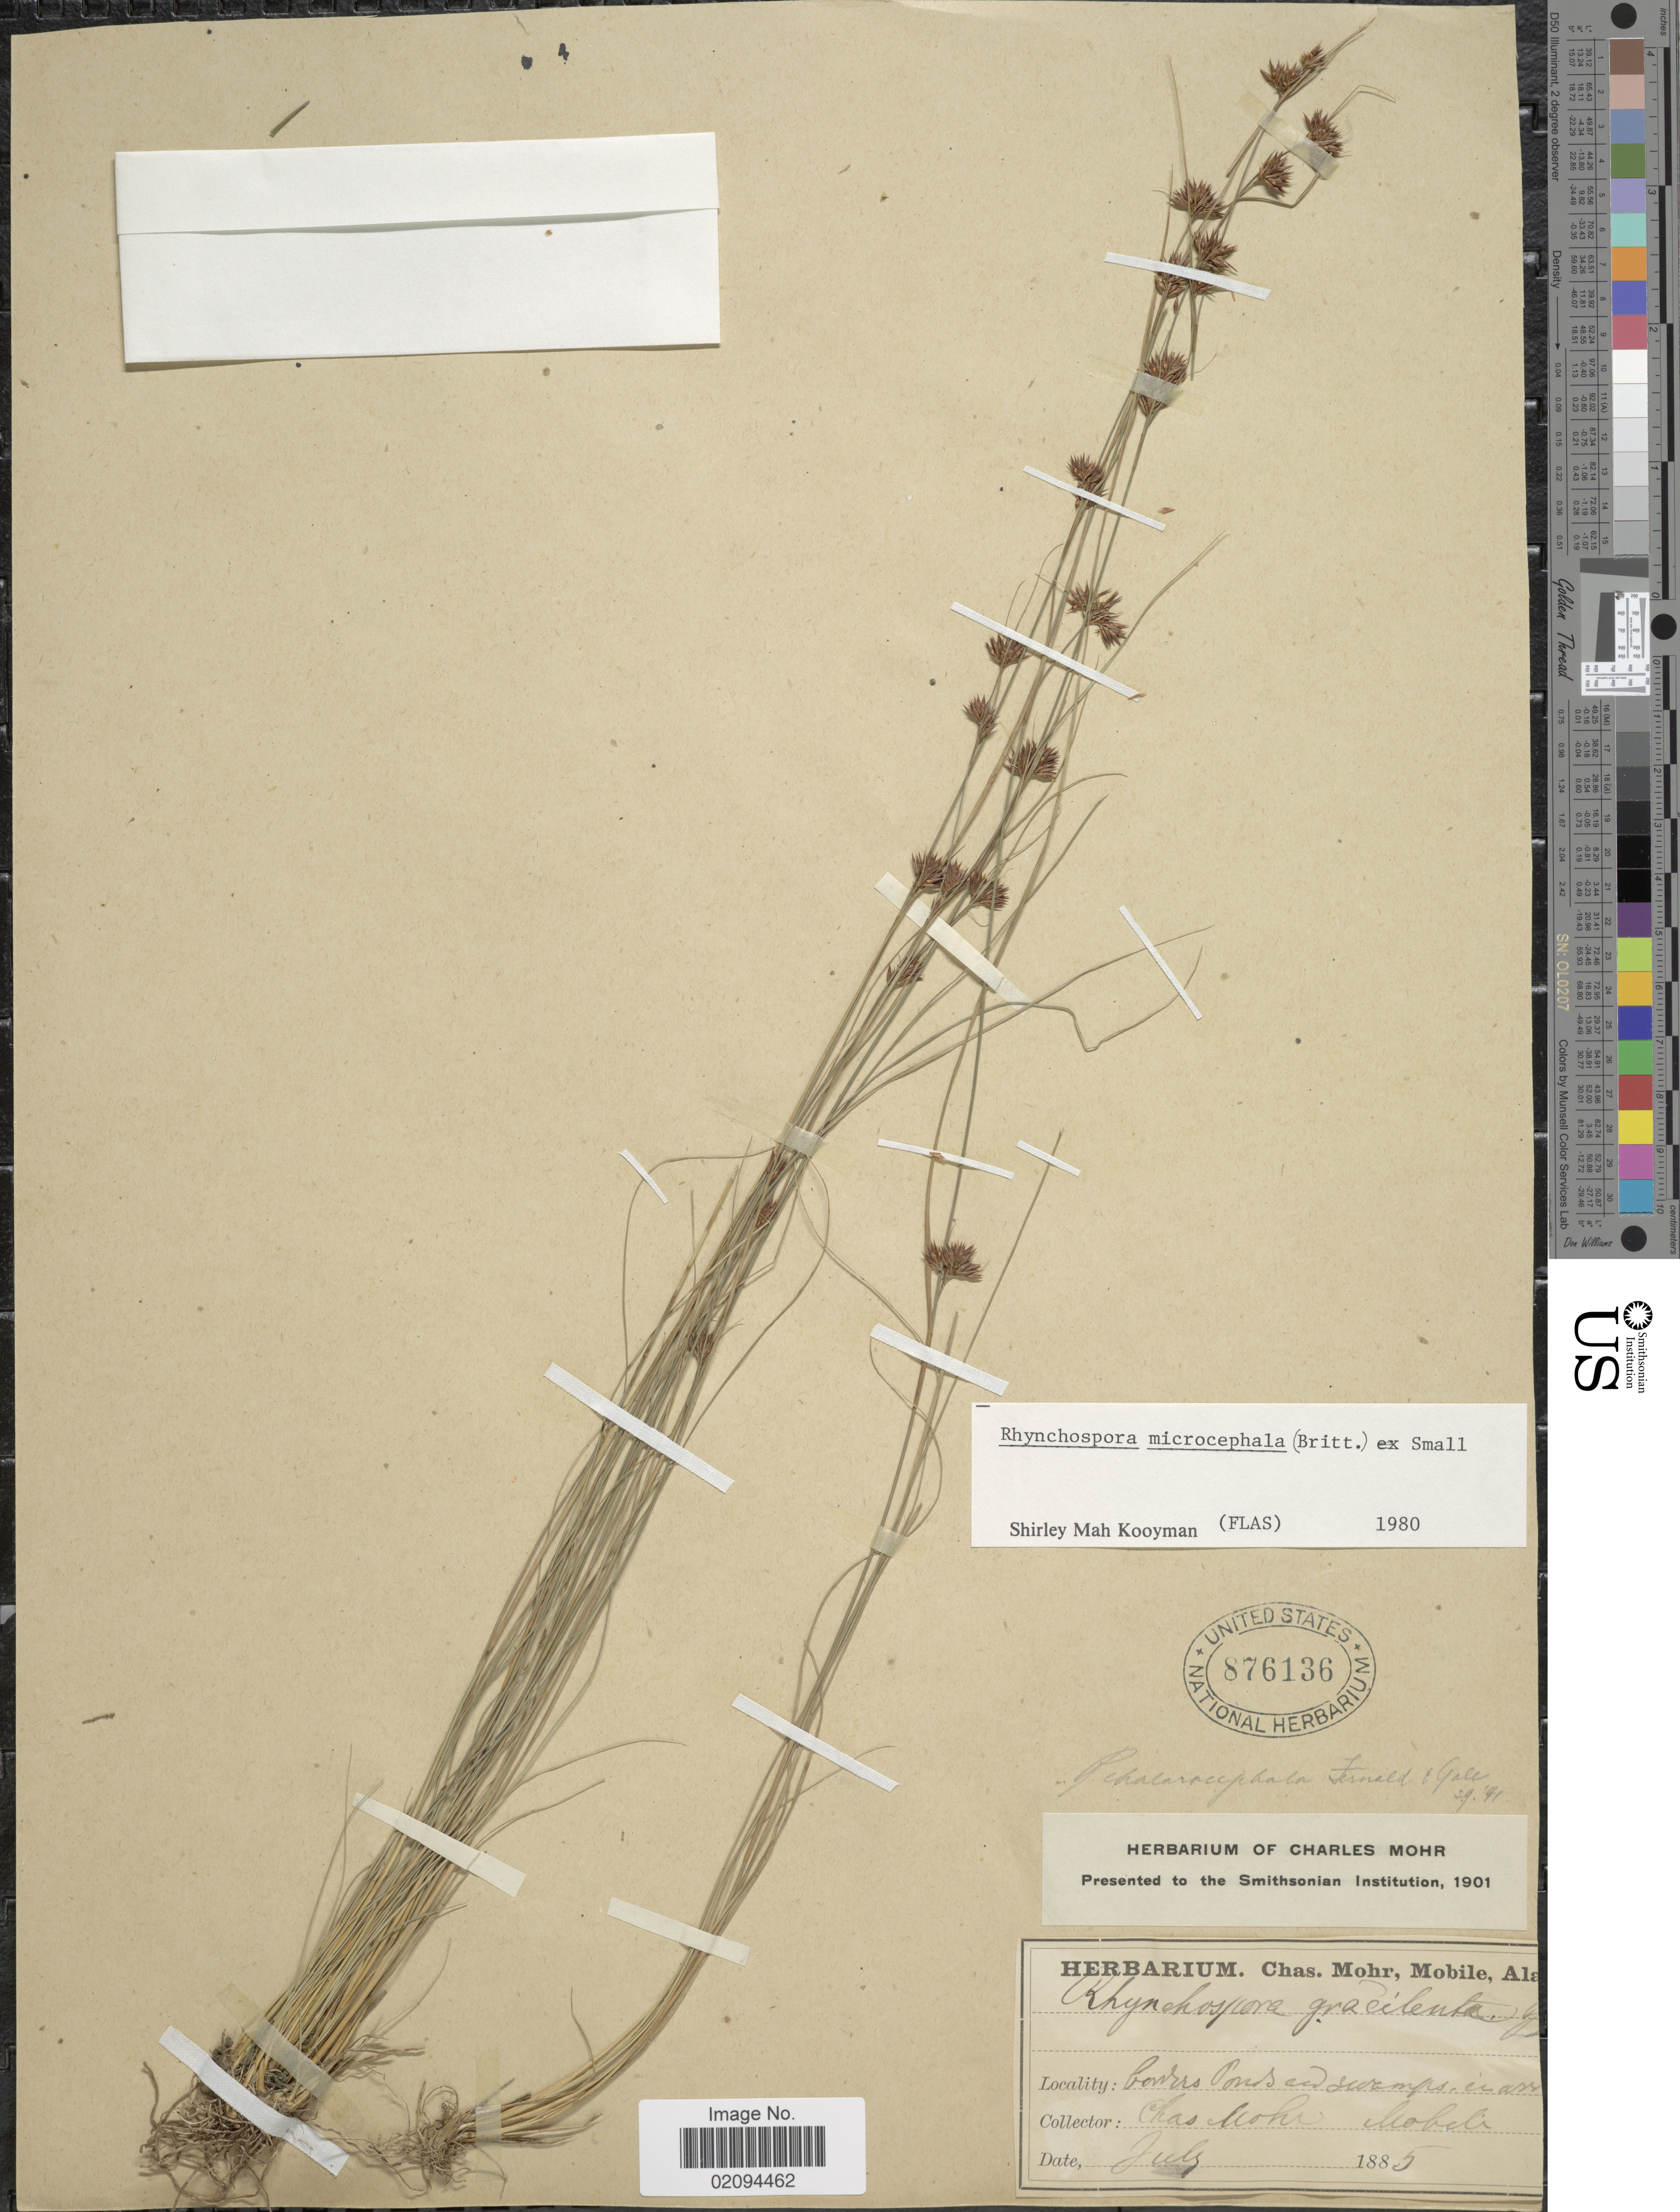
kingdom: Plantae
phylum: Tracheophyta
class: Liliopsida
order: Poales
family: Cyperaceae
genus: Rhynchospora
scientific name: Rhynchospora chalarocephala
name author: Fernald & Gale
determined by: Naczi, R. F. C.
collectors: Mohr, C. T. (herbarium)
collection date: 1885-07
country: United States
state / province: Alabama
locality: Mobile.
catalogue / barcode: US 876136